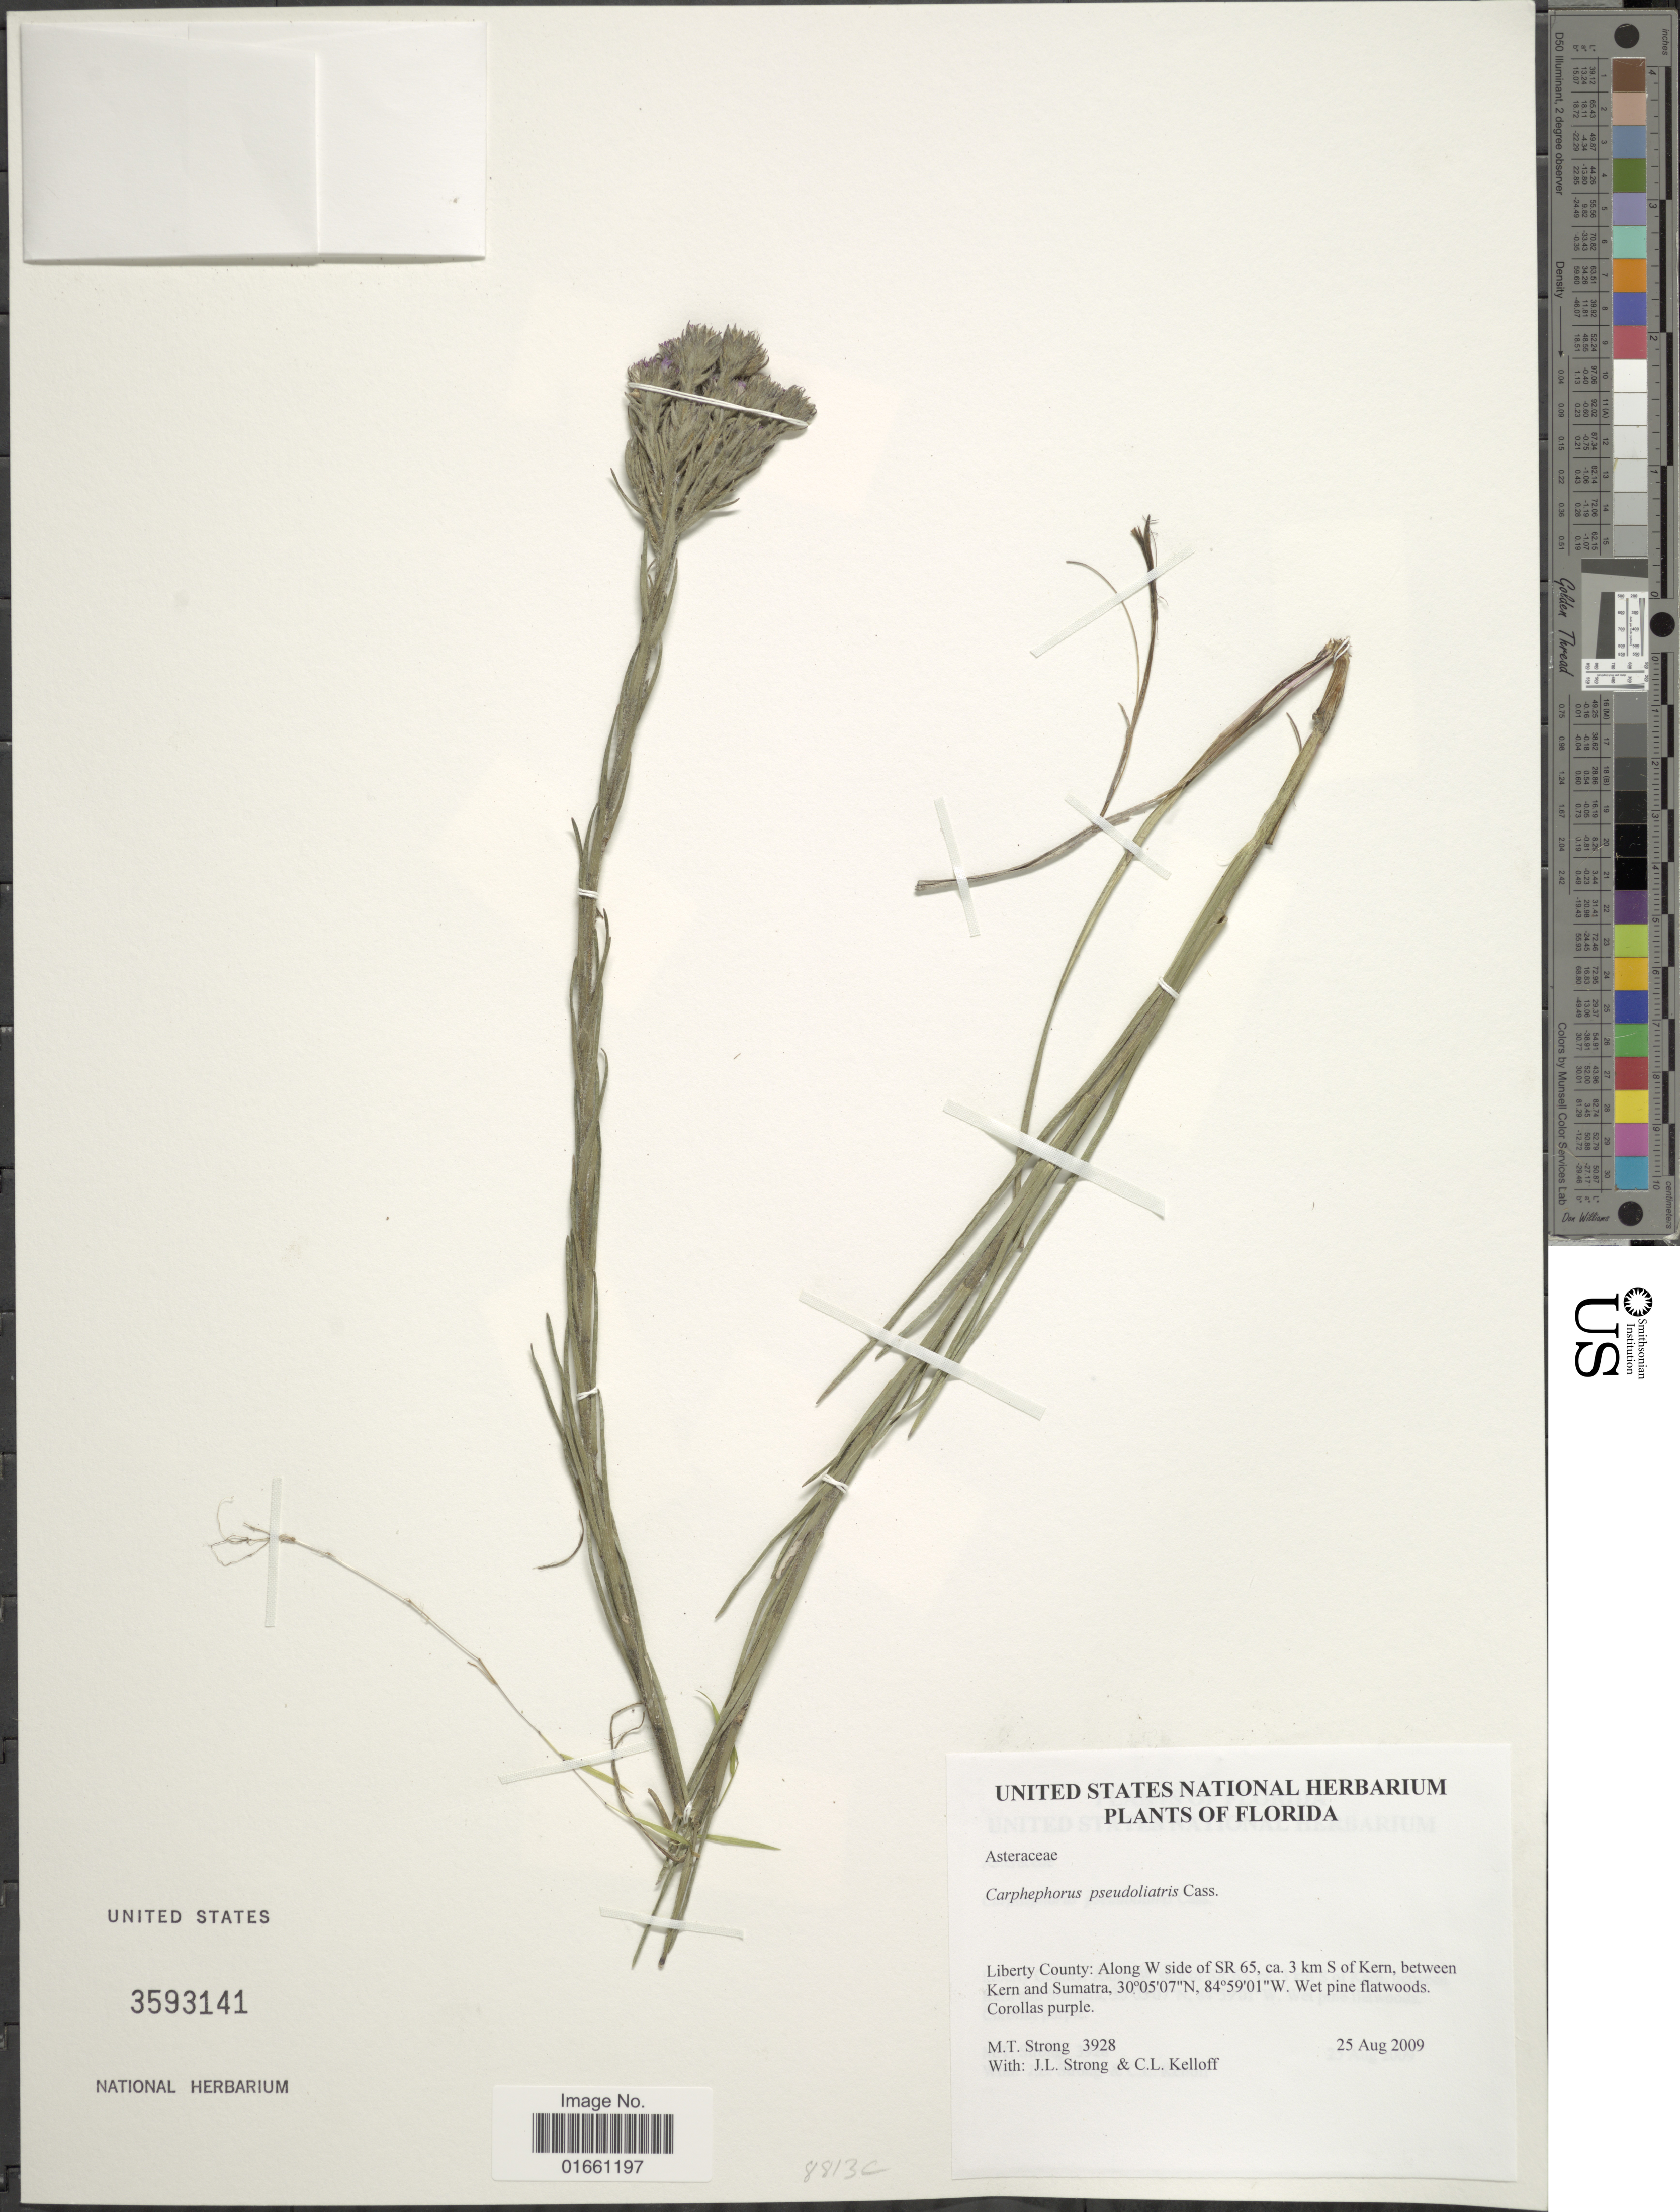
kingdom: Plantae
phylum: Tracheophyta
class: Magnoliopsida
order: Asterales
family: Asteraceae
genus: Carphephorus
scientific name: Carphephorus pseudoliatris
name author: Cass.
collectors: M. T. Strong, J. L. Strong & C. L. Kelloff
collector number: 3928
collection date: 2009-08-28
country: United States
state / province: Florida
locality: Liberty County: Along W side of SR 65 ca. 3 km S of Kern, between Kern and Sumatra.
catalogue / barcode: US 3593141